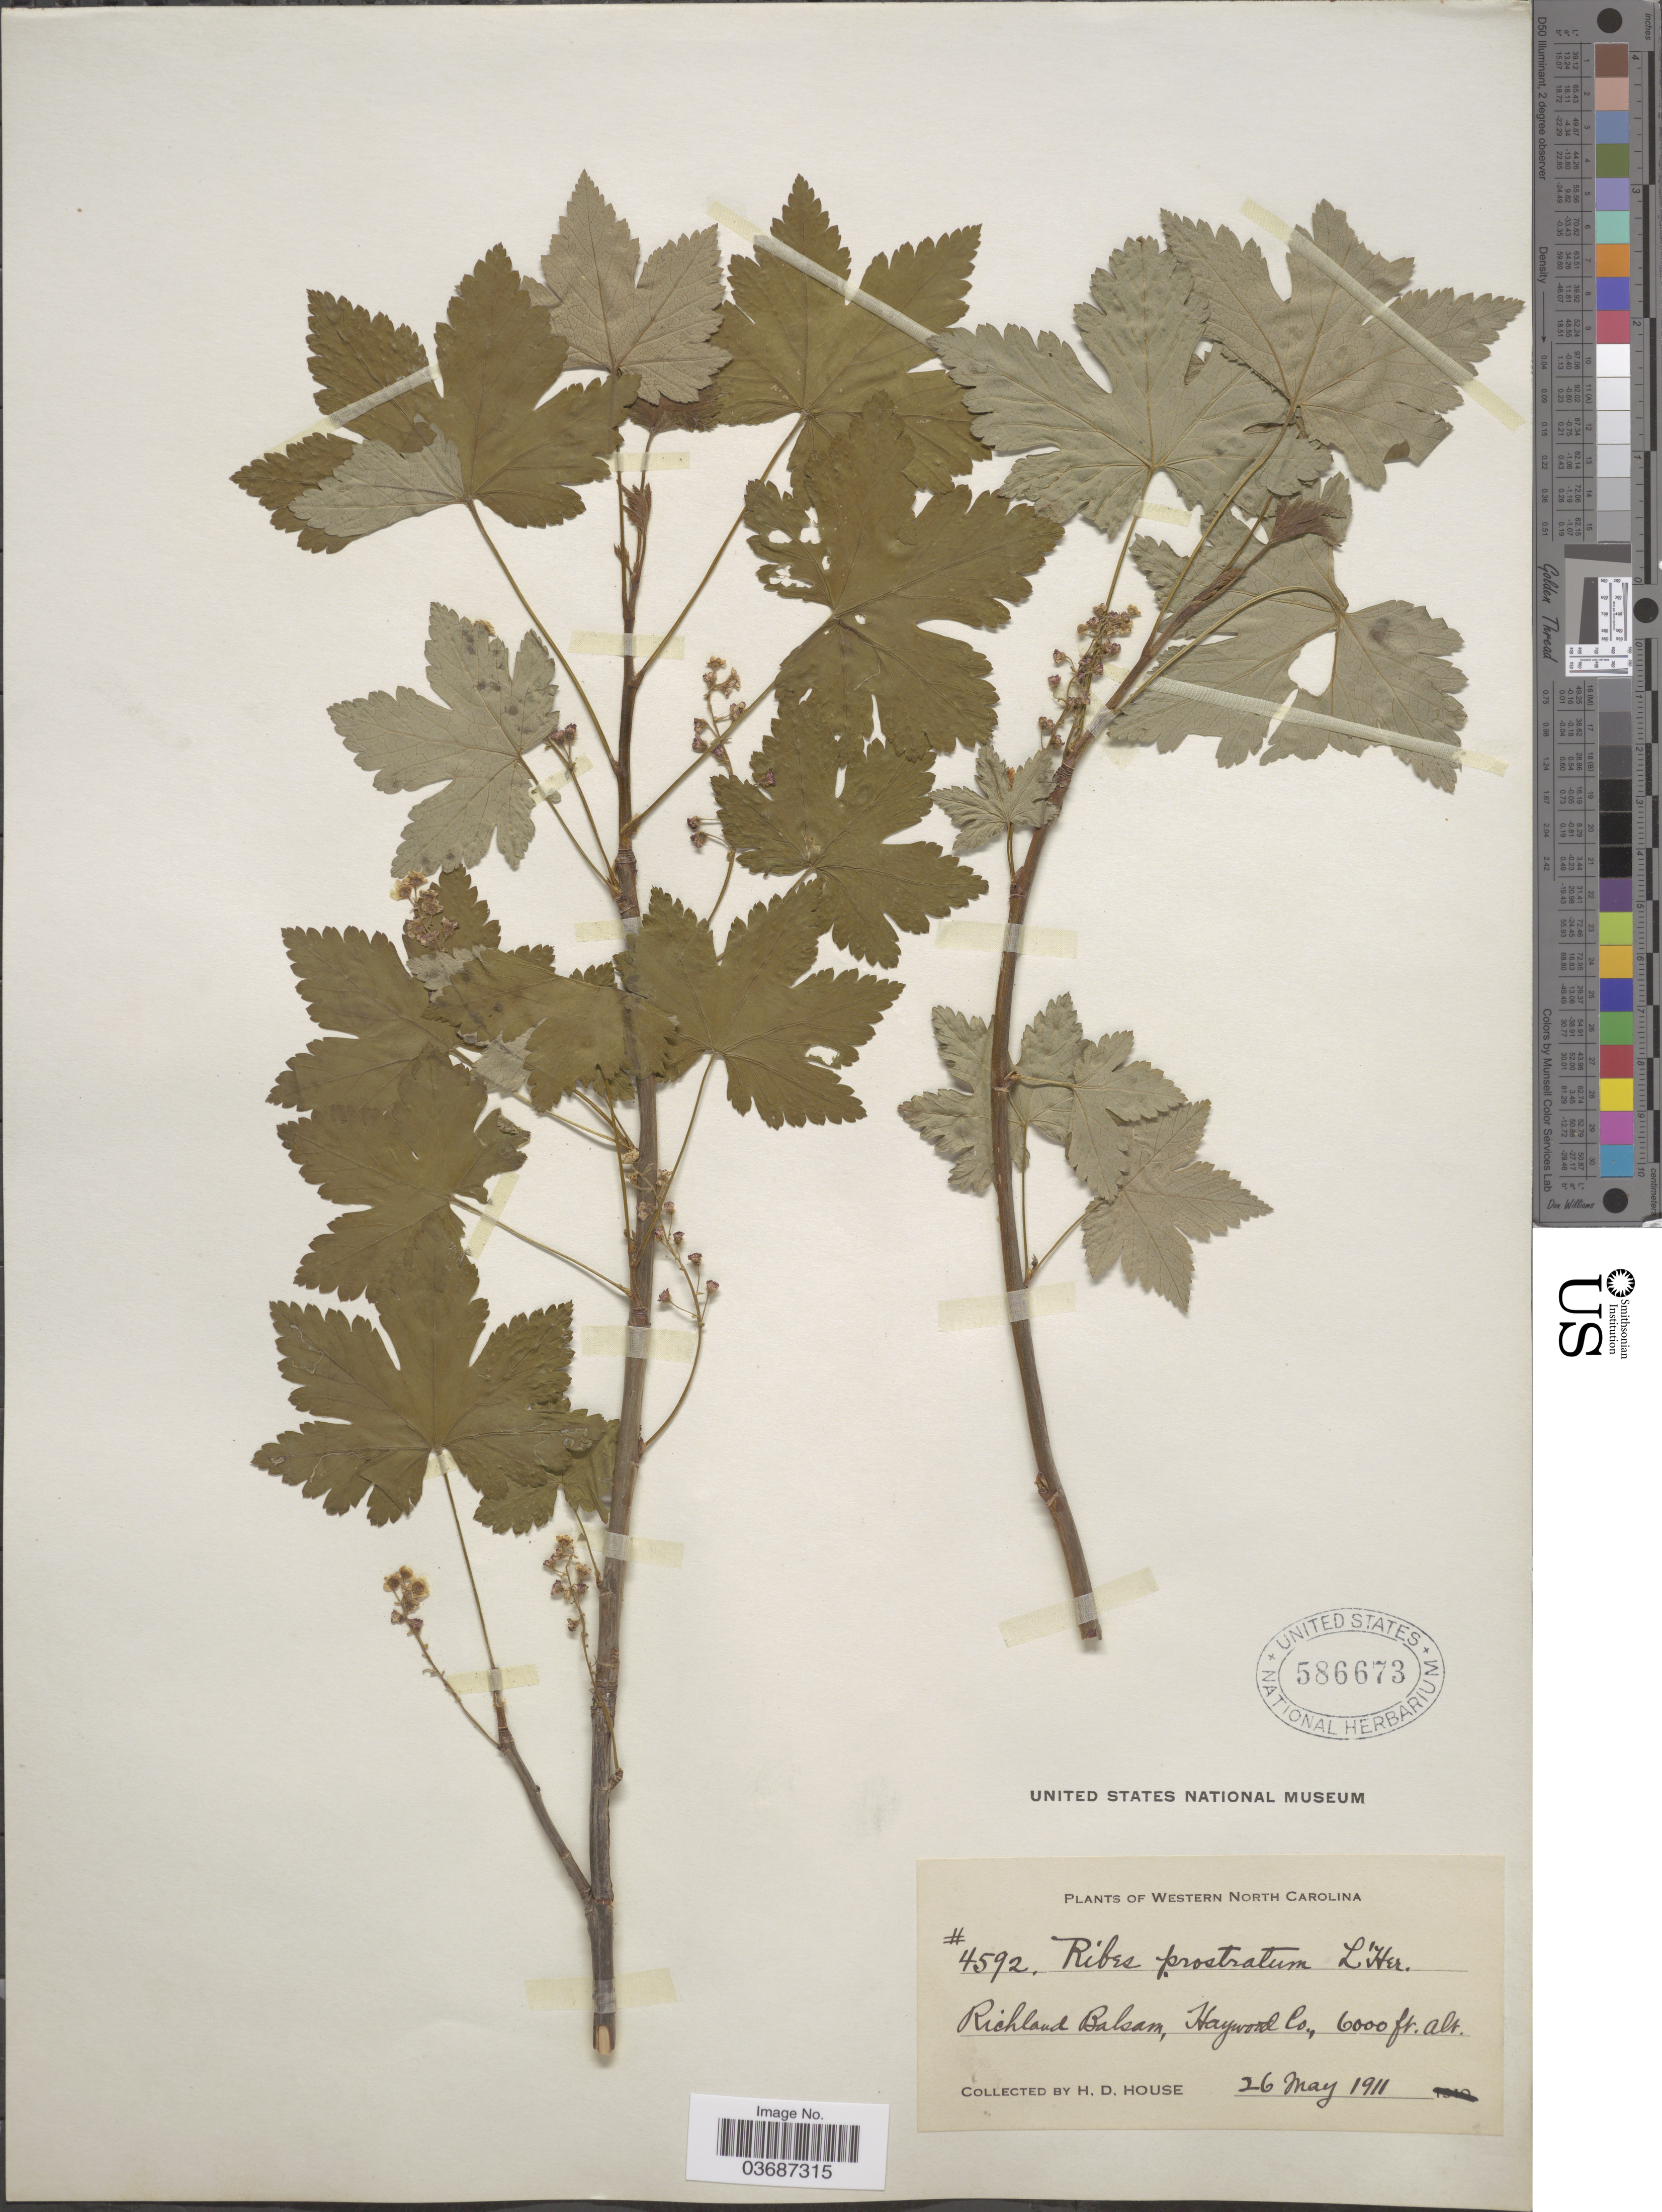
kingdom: Plantae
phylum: Tracheophyta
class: Magnoliopsida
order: Saxifragales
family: Grossulariaceae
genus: Ribes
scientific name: Ribes glandulosum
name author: Ruiz & Pav.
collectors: H. D. House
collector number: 4592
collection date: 1911-05-26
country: United States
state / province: North Carolina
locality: Western North Carolina. Richland Balsam, Haywood Co.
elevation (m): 1829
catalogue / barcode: US 586673